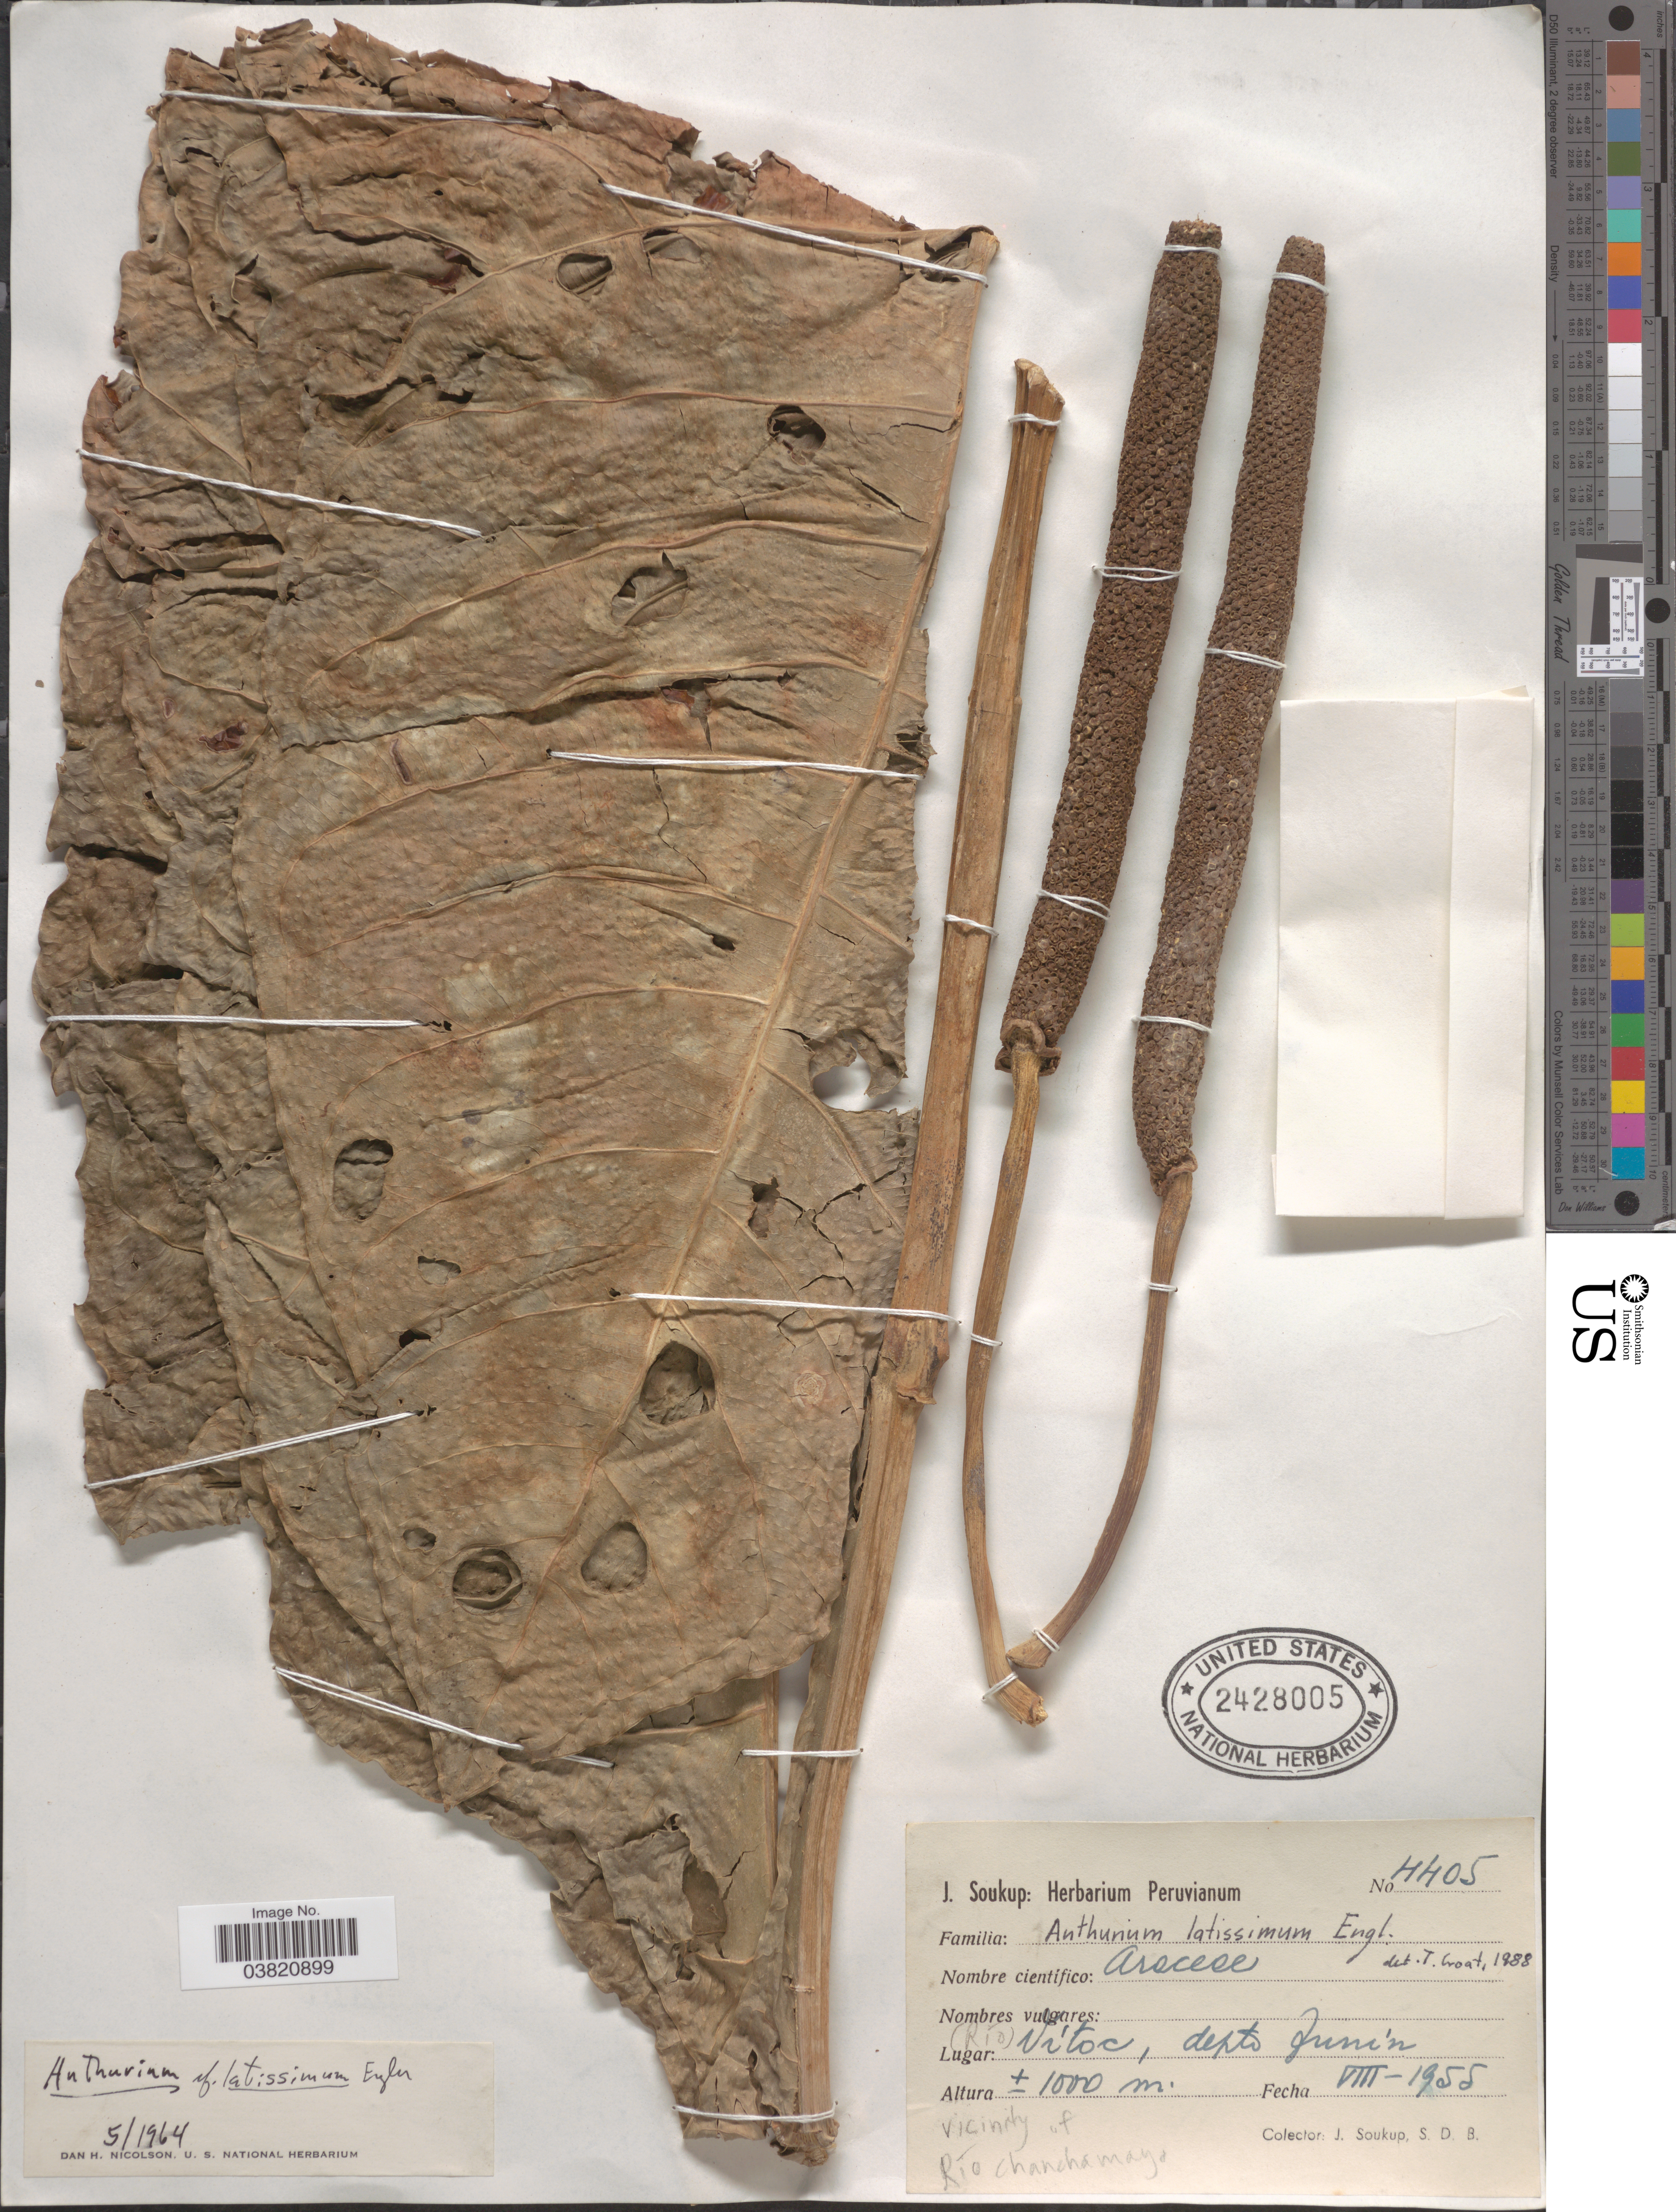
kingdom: Plantae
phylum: Tracheophyta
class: Liliopsida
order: Alismatales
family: Araceae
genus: Anthurium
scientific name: Anthurium latissimum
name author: Engl.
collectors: J. Soukup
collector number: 4405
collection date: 1955-08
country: Peru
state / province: Junín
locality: Vitoc, depto. Junín. Vicinity of Río Chanchamayo.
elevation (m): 1000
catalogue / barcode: US 2428005